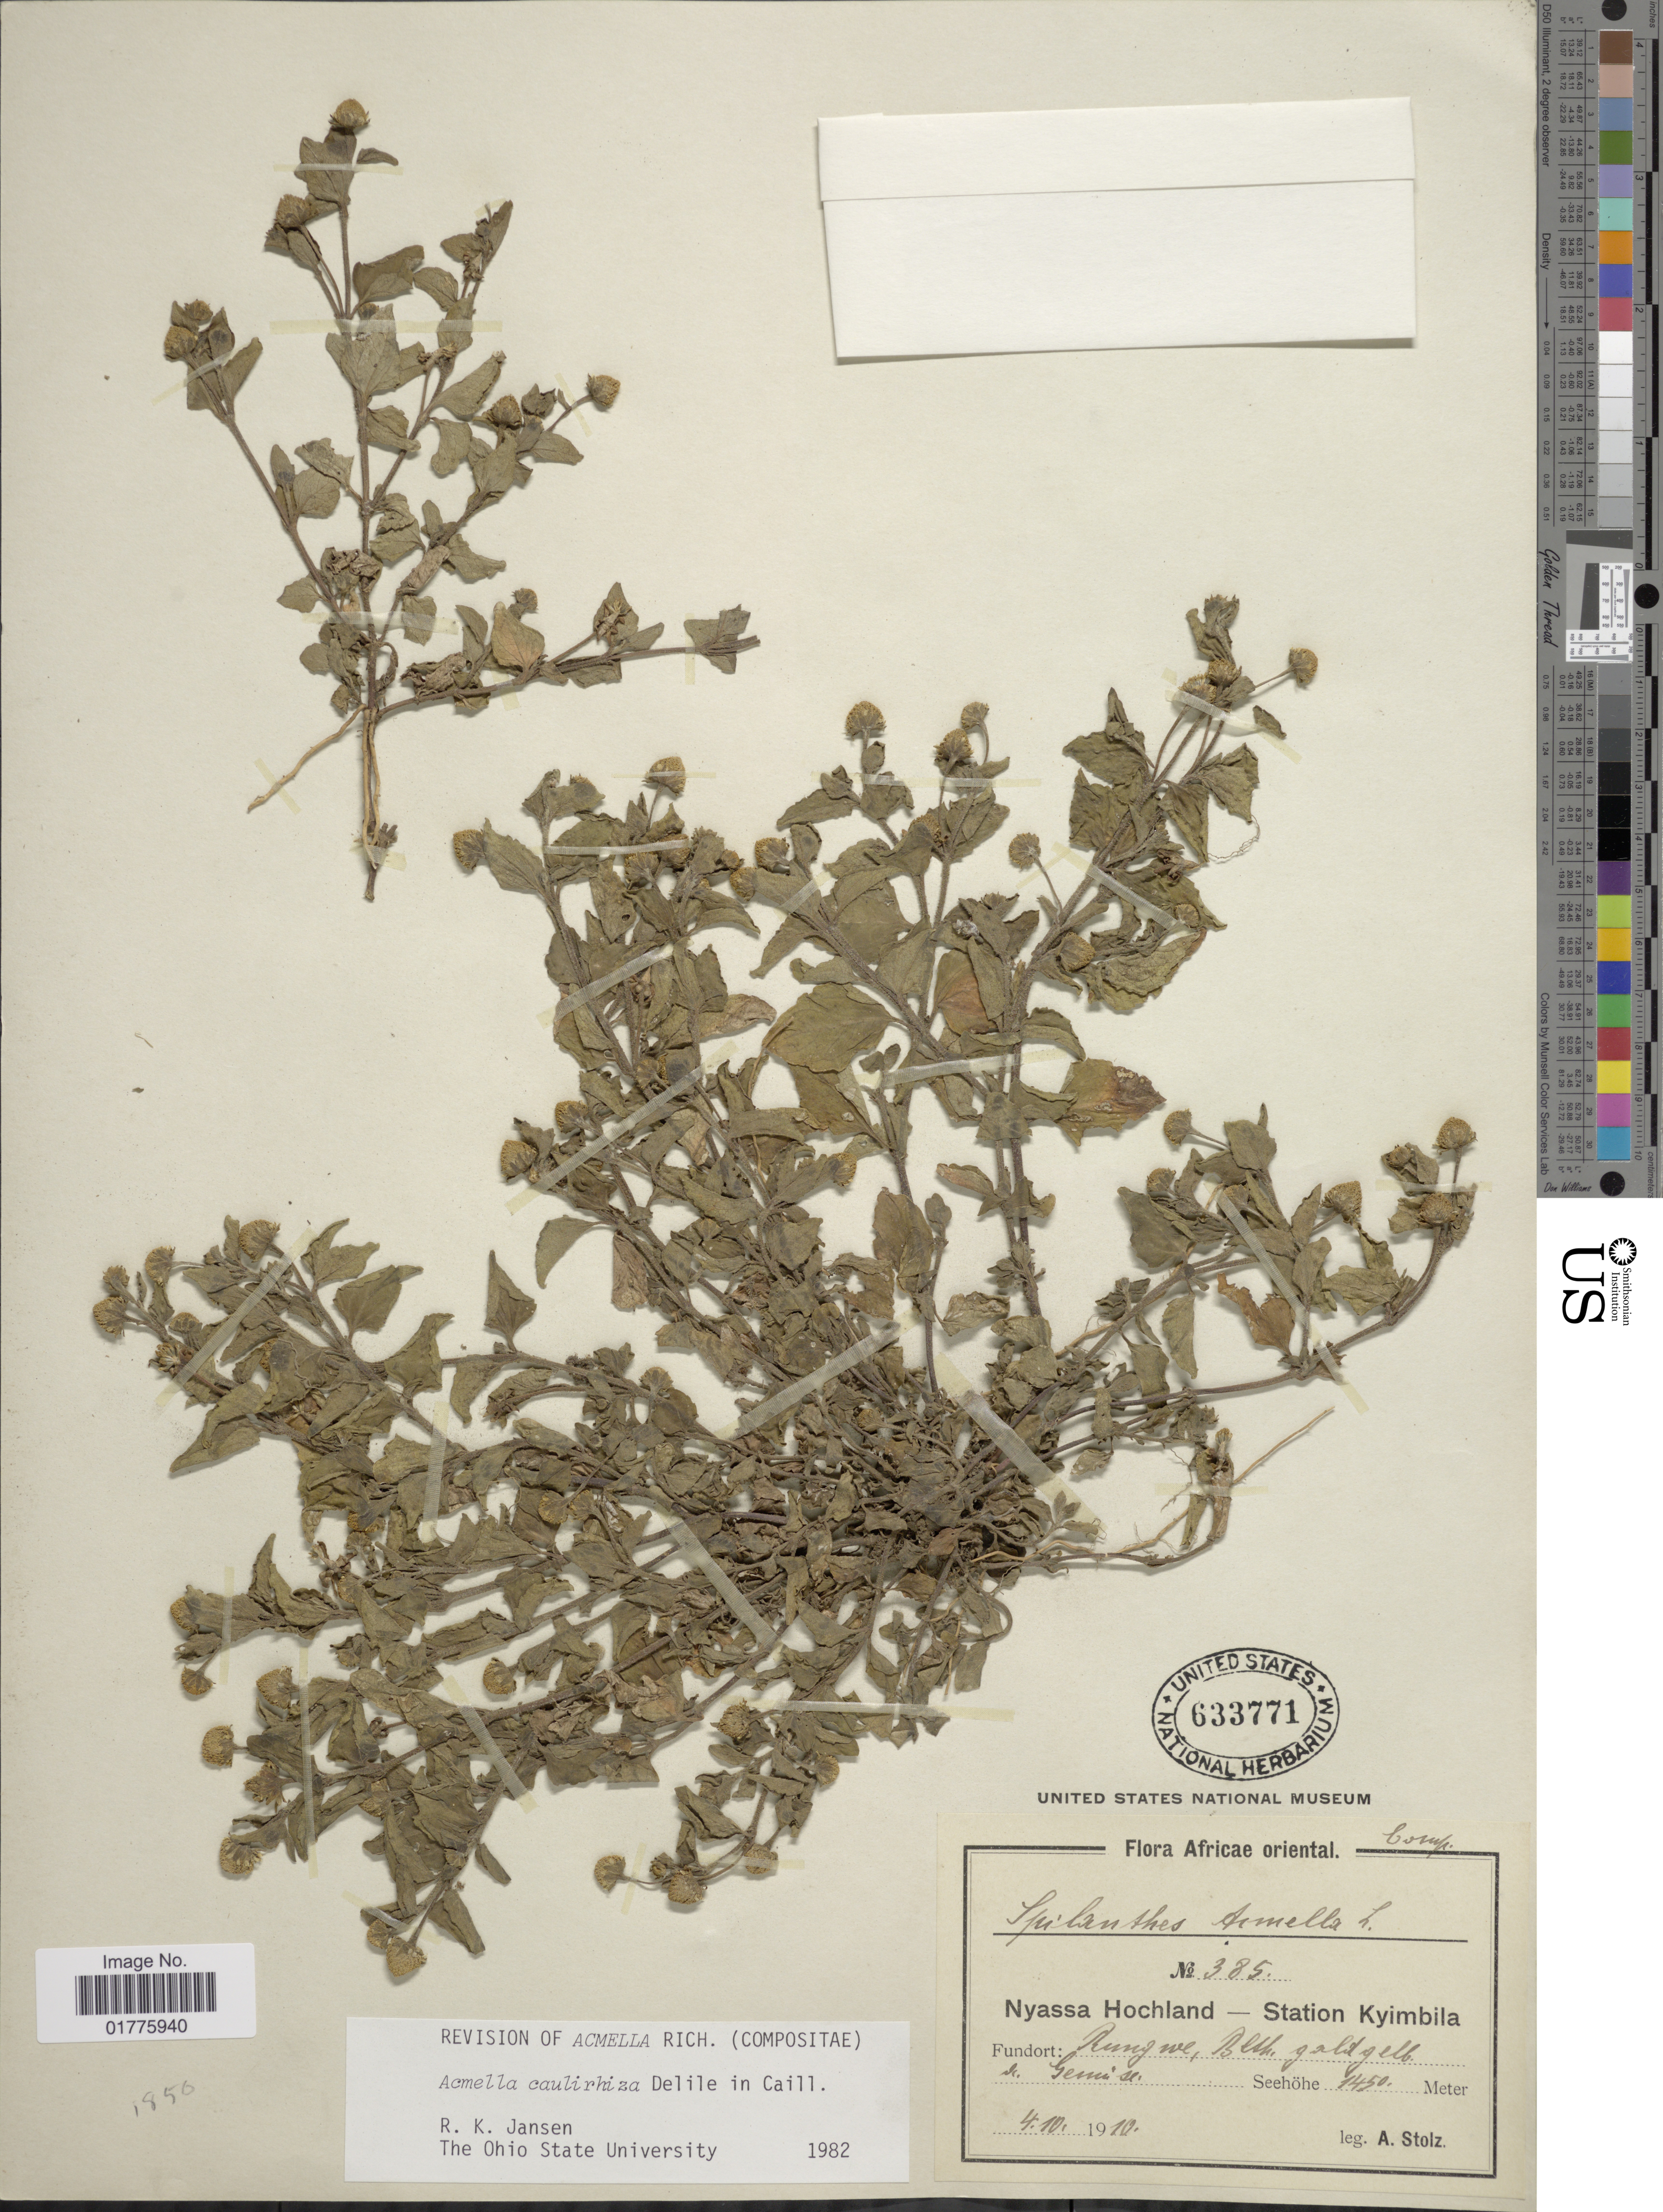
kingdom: Plantae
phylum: Tracheophyta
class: Magnoliopsida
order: Asterales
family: Asteraceae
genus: Acmella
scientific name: Acmella caulirhiza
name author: Delile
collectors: A. Stolz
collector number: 385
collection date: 1910-10-04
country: Tanzania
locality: Africae oriental, Nyassa Hochland, Station Kyimbila, Fundort: Rungwe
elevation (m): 1450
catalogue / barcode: US 633771